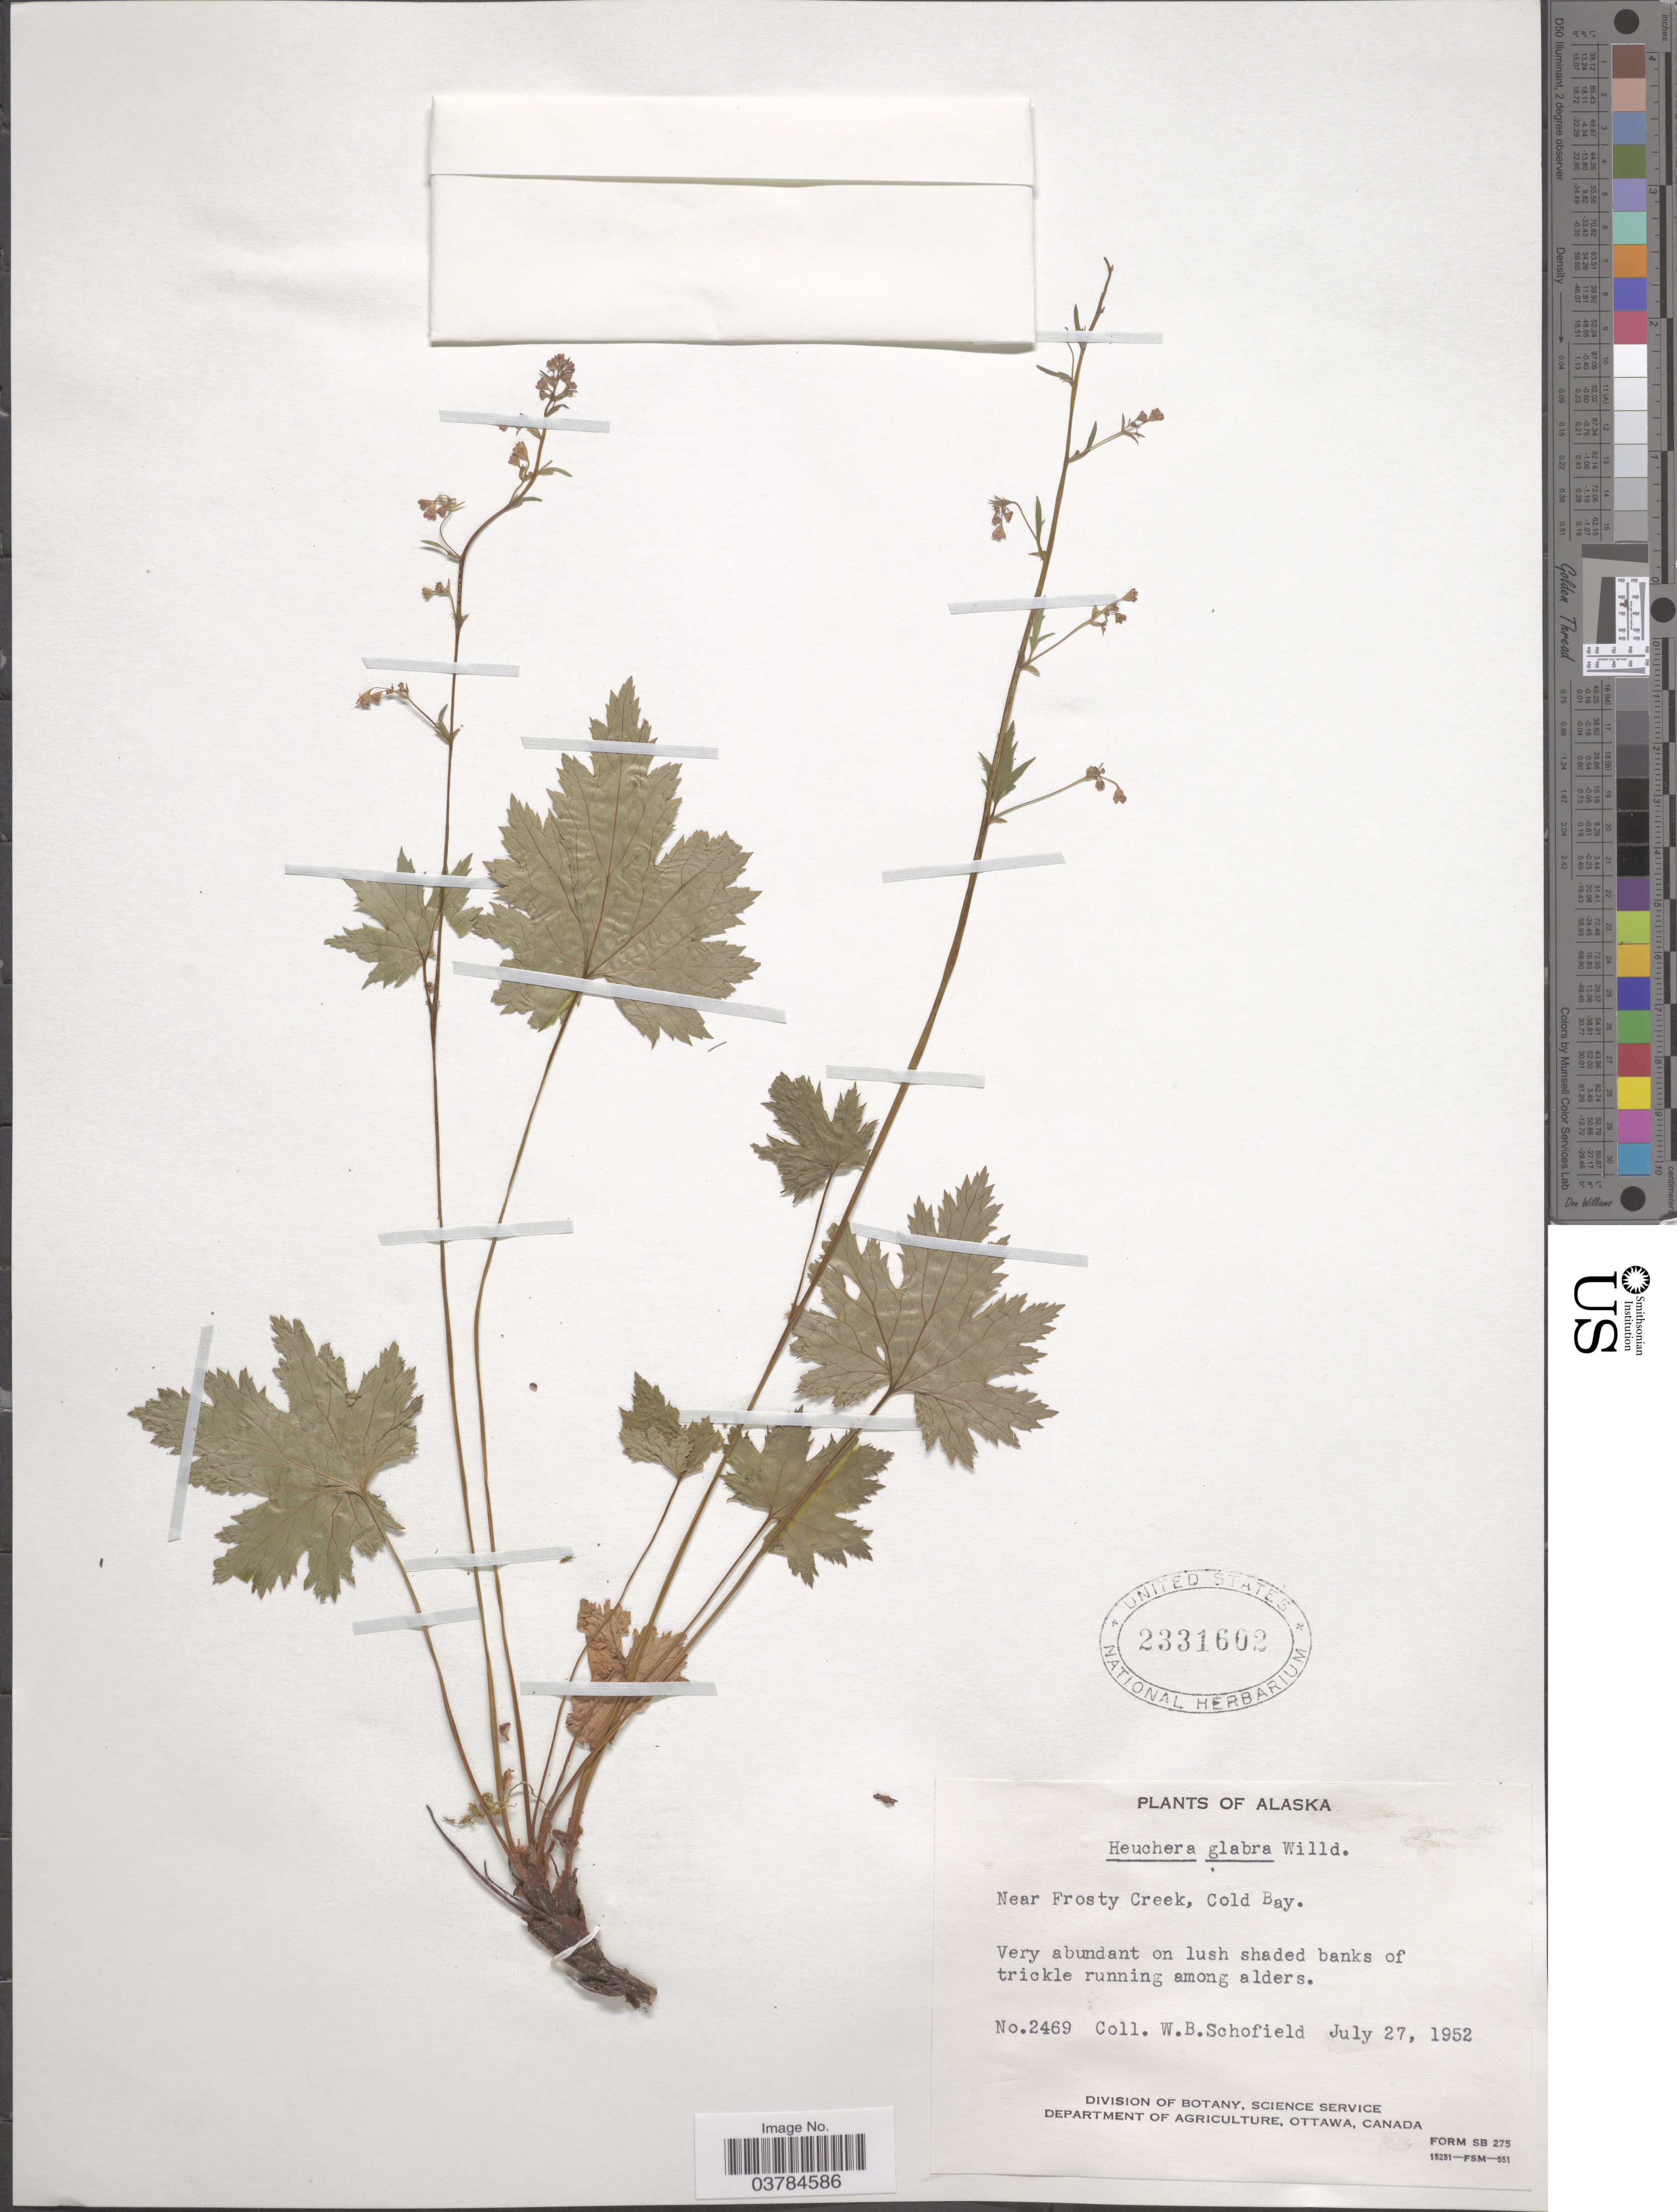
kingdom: Plantae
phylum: Tracheophyta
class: Magnoliopsida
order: Saxifragales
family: Saxifragaceae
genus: Heuchera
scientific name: Heuchera glabra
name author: Willd. ex Roem. & Schult.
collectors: W. Schofield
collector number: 2469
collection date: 1952-07-27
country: United States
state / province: Alaska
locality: Near Frosty Creek, Cold Bay.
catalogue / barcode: US 2331602